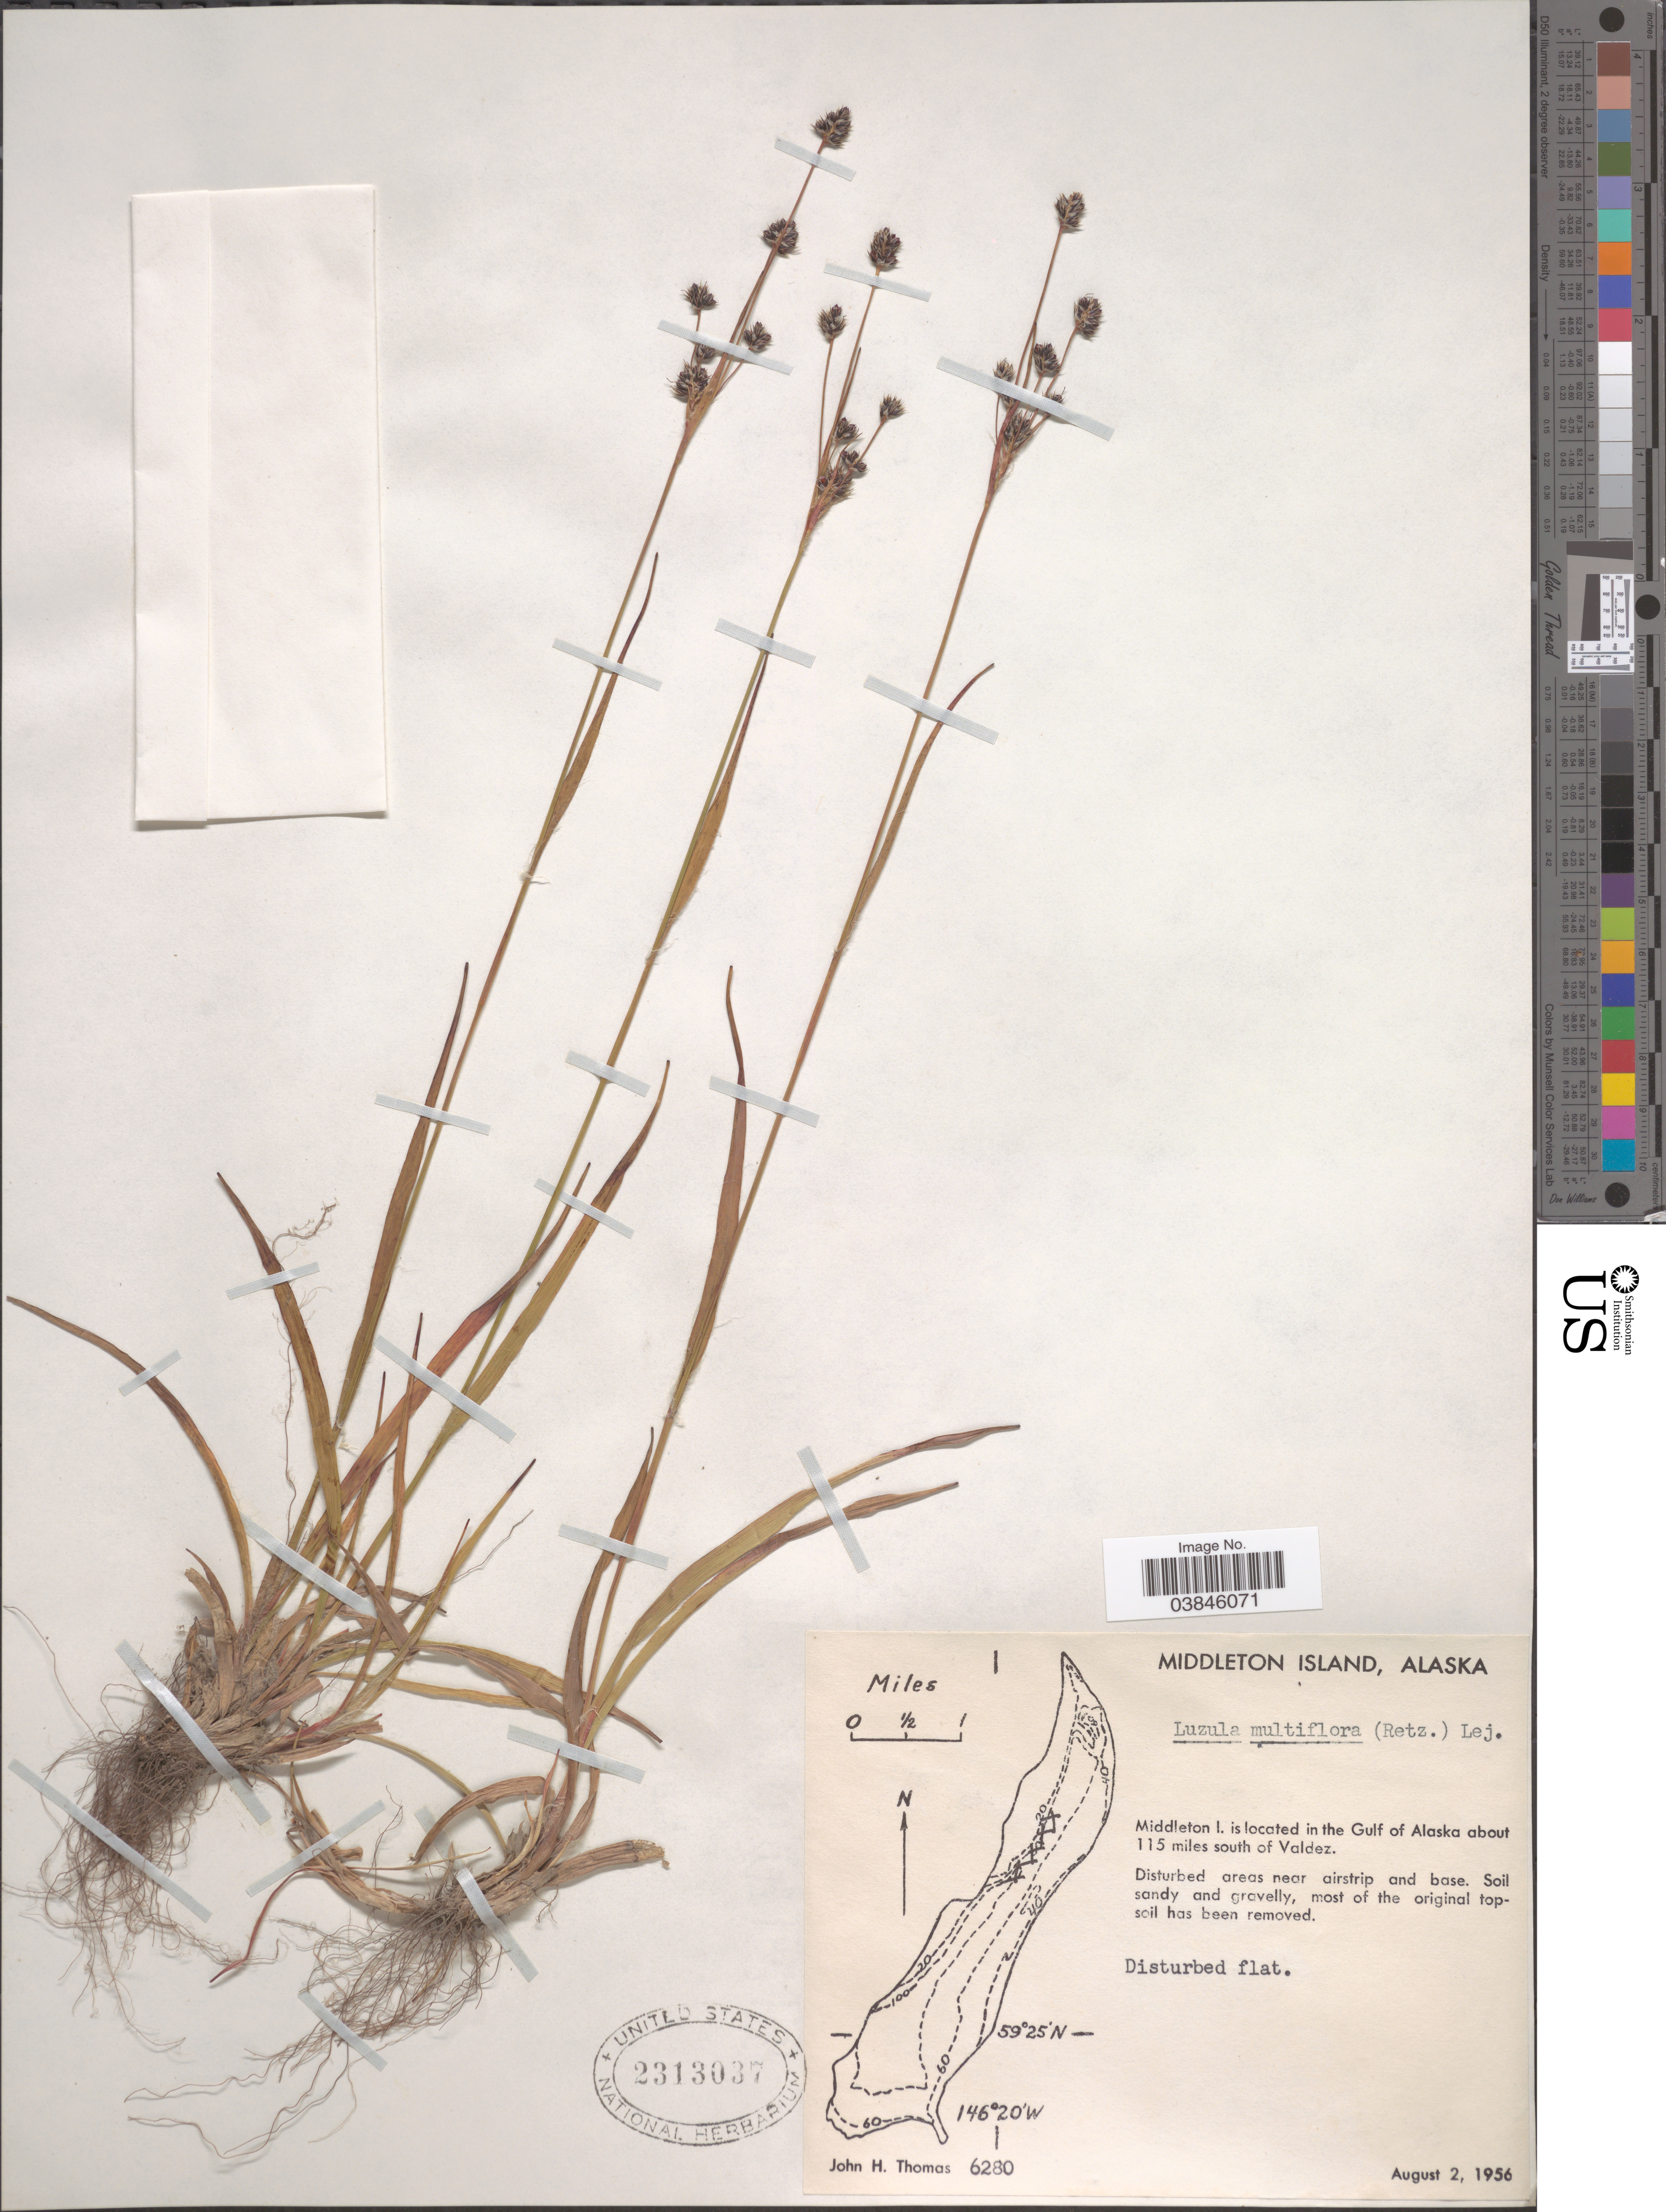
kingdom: Plantae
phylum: Tracheophyta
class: Liliopsida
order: Poales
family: Juncaceae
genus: Luzula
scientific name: Luzula multiflora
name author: (Ehrh.) Lej.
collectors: J. H. Thomas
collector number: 6280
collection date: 1956-08-02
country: United States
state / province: Alaska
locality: Middleton Island. Middleton I. is located in the Gulf of Alaska about 115 miles south of Valdez.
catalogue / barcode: US 2313037